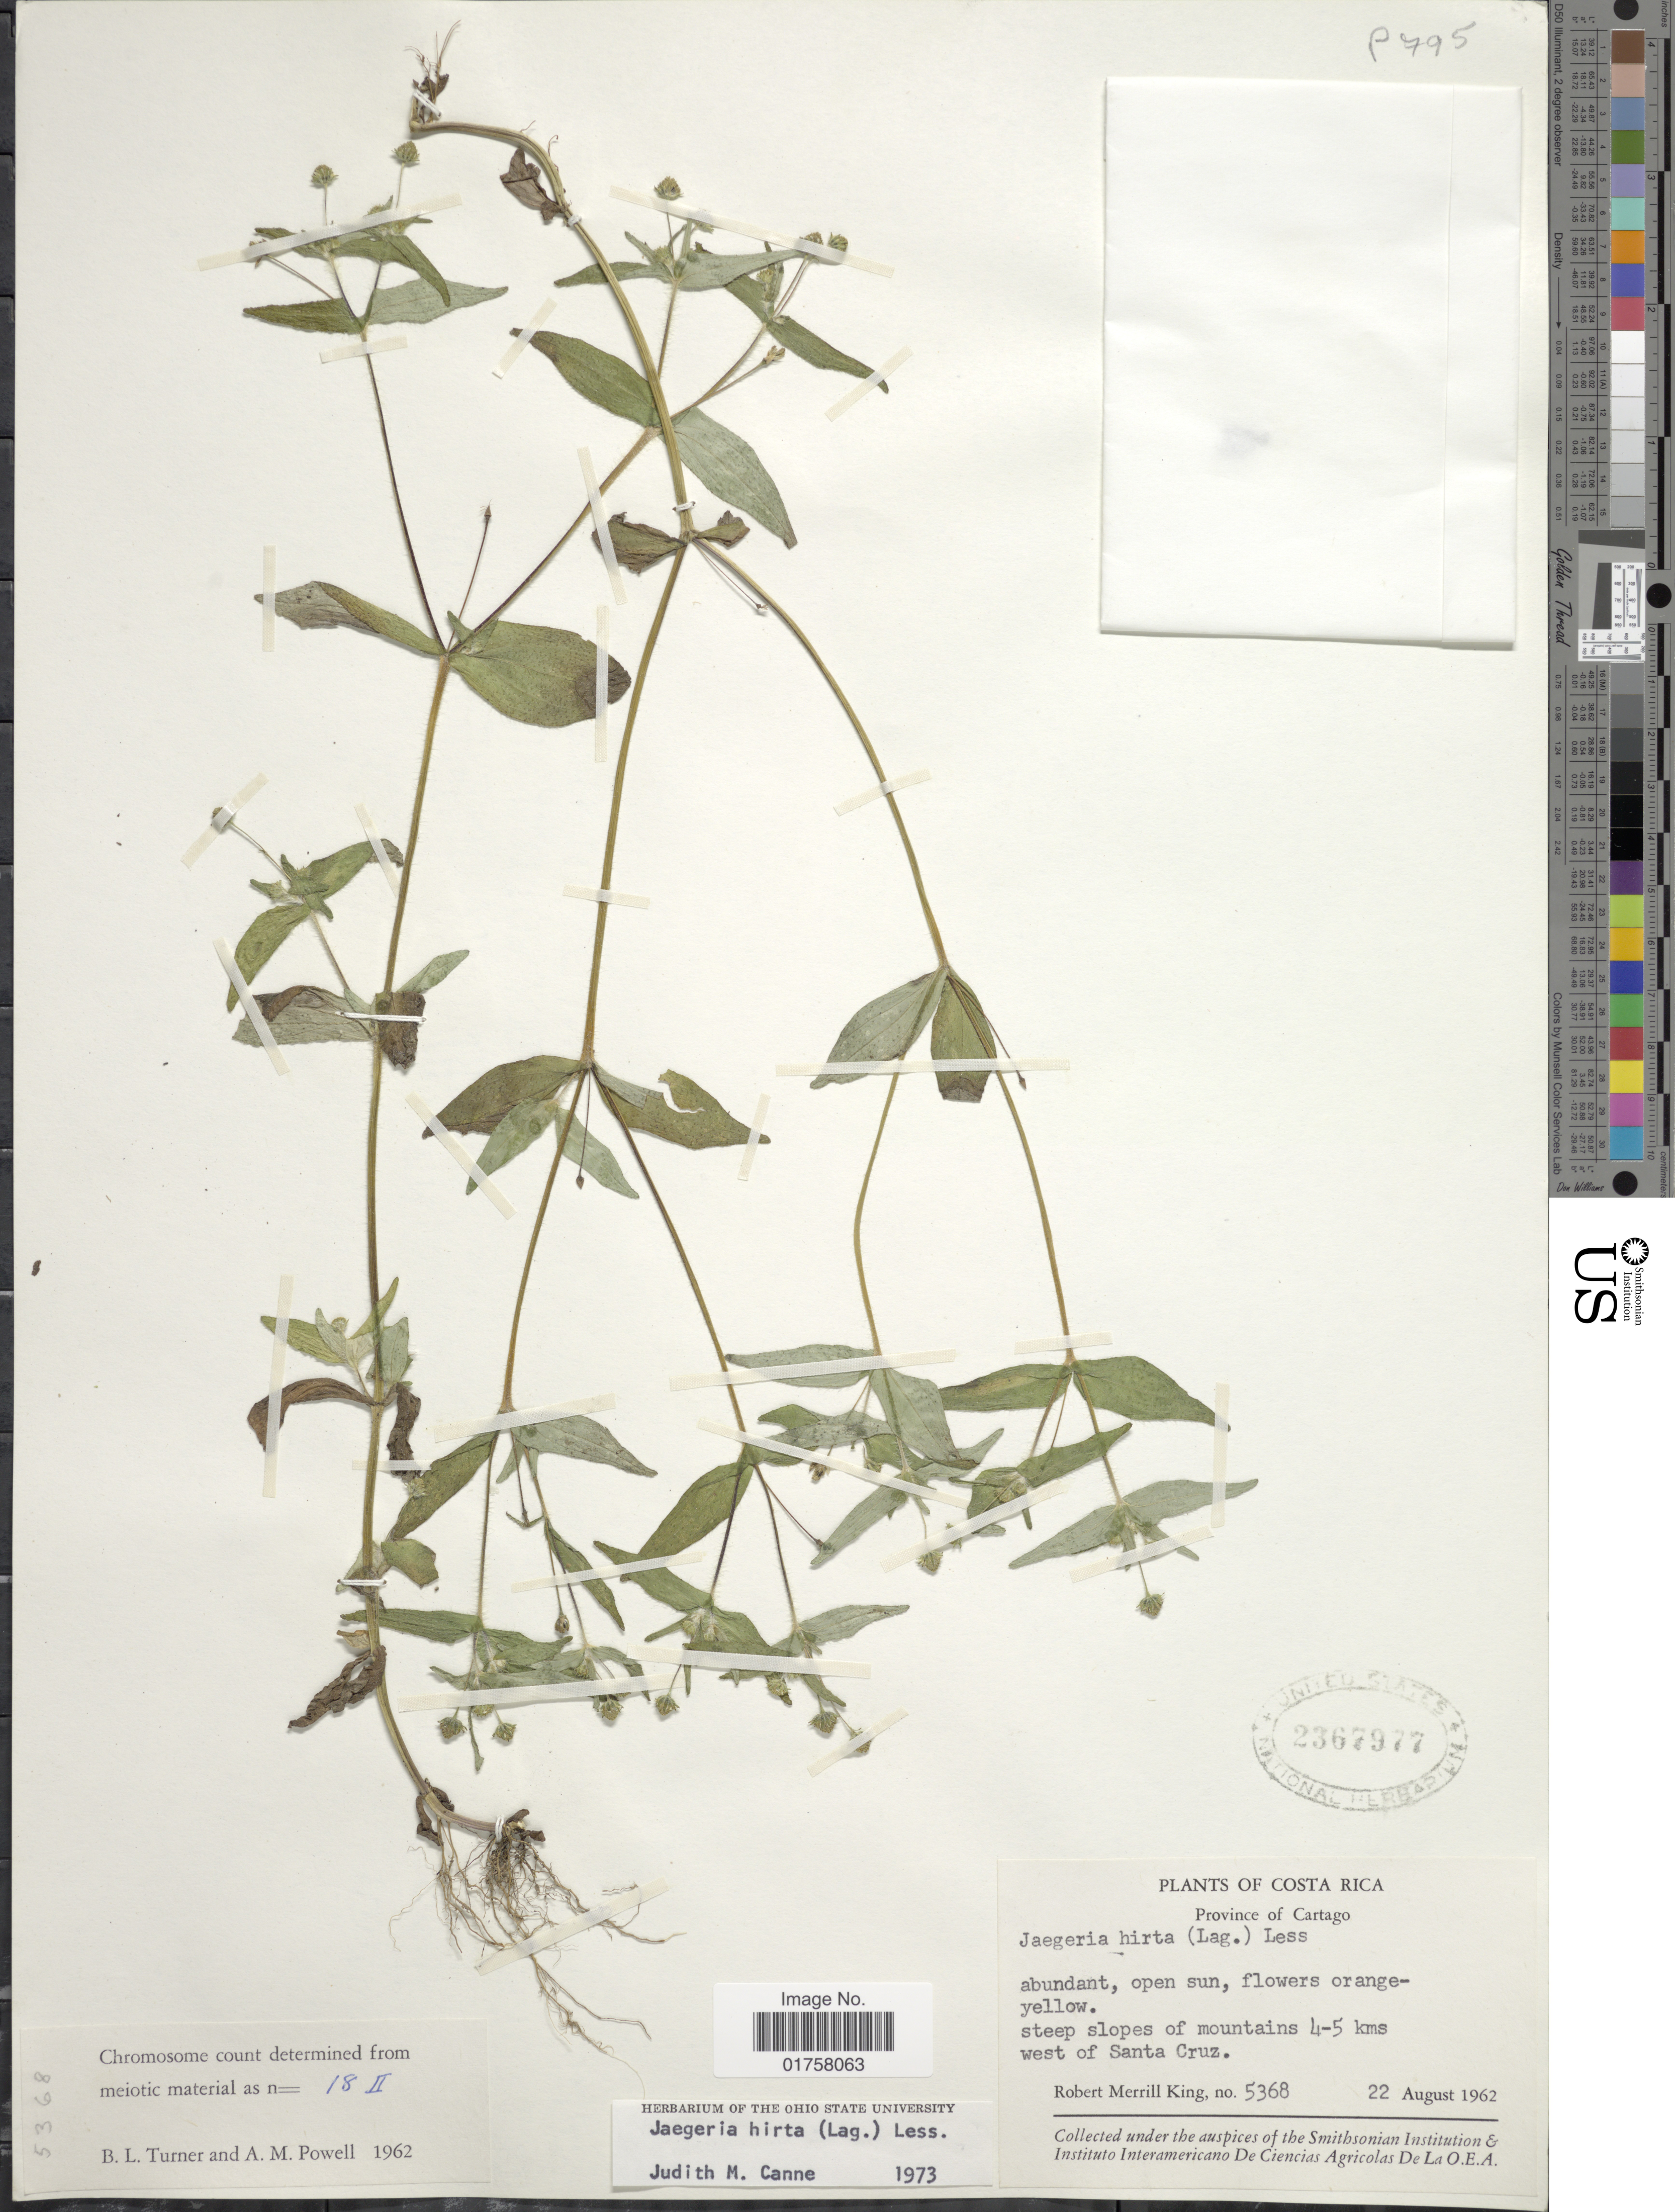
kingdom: Plantae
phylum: Tracheophyta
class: Magnoliopsida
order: Asterales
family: Asteraceae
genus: Jaegeria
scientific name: Jaegeria hirta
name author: (Lag.) Less.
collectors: R. M. King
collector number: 5368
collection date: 1962-08-22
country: Costa Rica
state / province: Cartago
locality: Steep slopes of mountains 4-5 kms west of Santa Cruz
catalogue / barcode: US 2367977